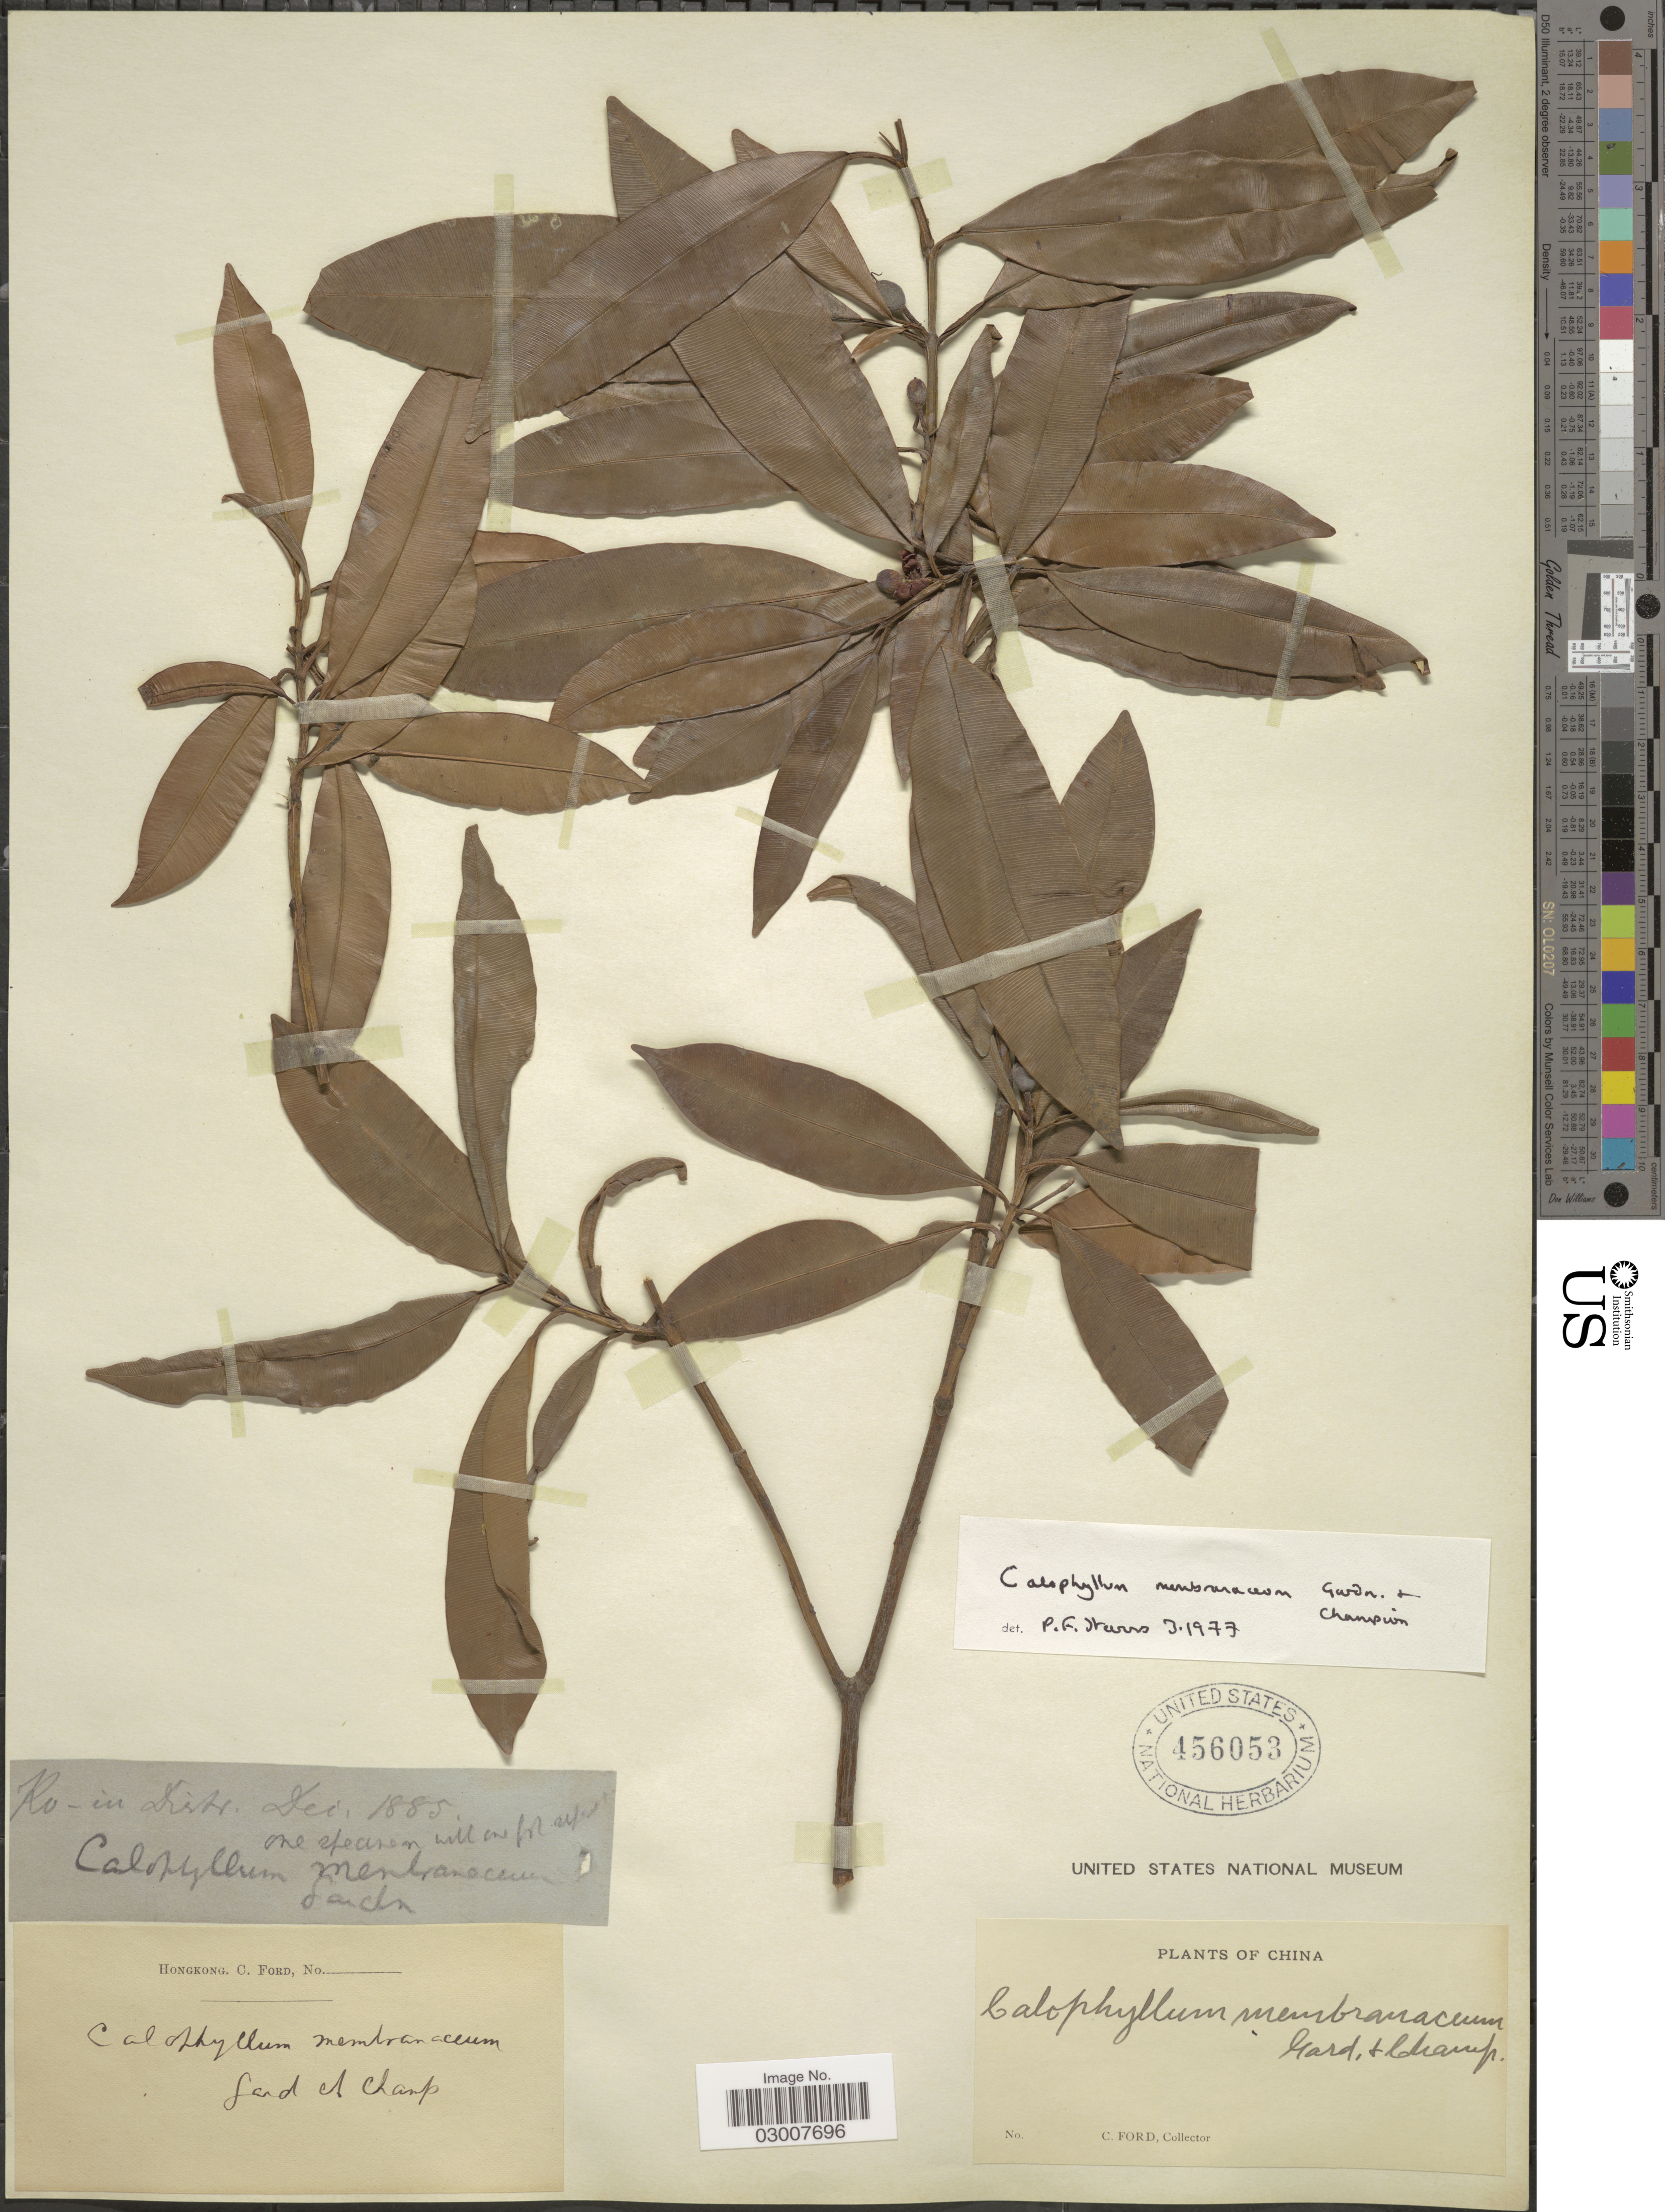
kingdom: Plantae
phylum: Tracheophyta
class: Magnoliopsida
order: Malpighiales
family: Calophyllaceae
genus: Calophyllum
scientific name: Calophyllum membranaceum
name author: Gardner & Champ.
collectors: C. Ford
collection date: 1855-12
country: China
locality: Ko-in Distr.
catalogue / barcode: US 456053